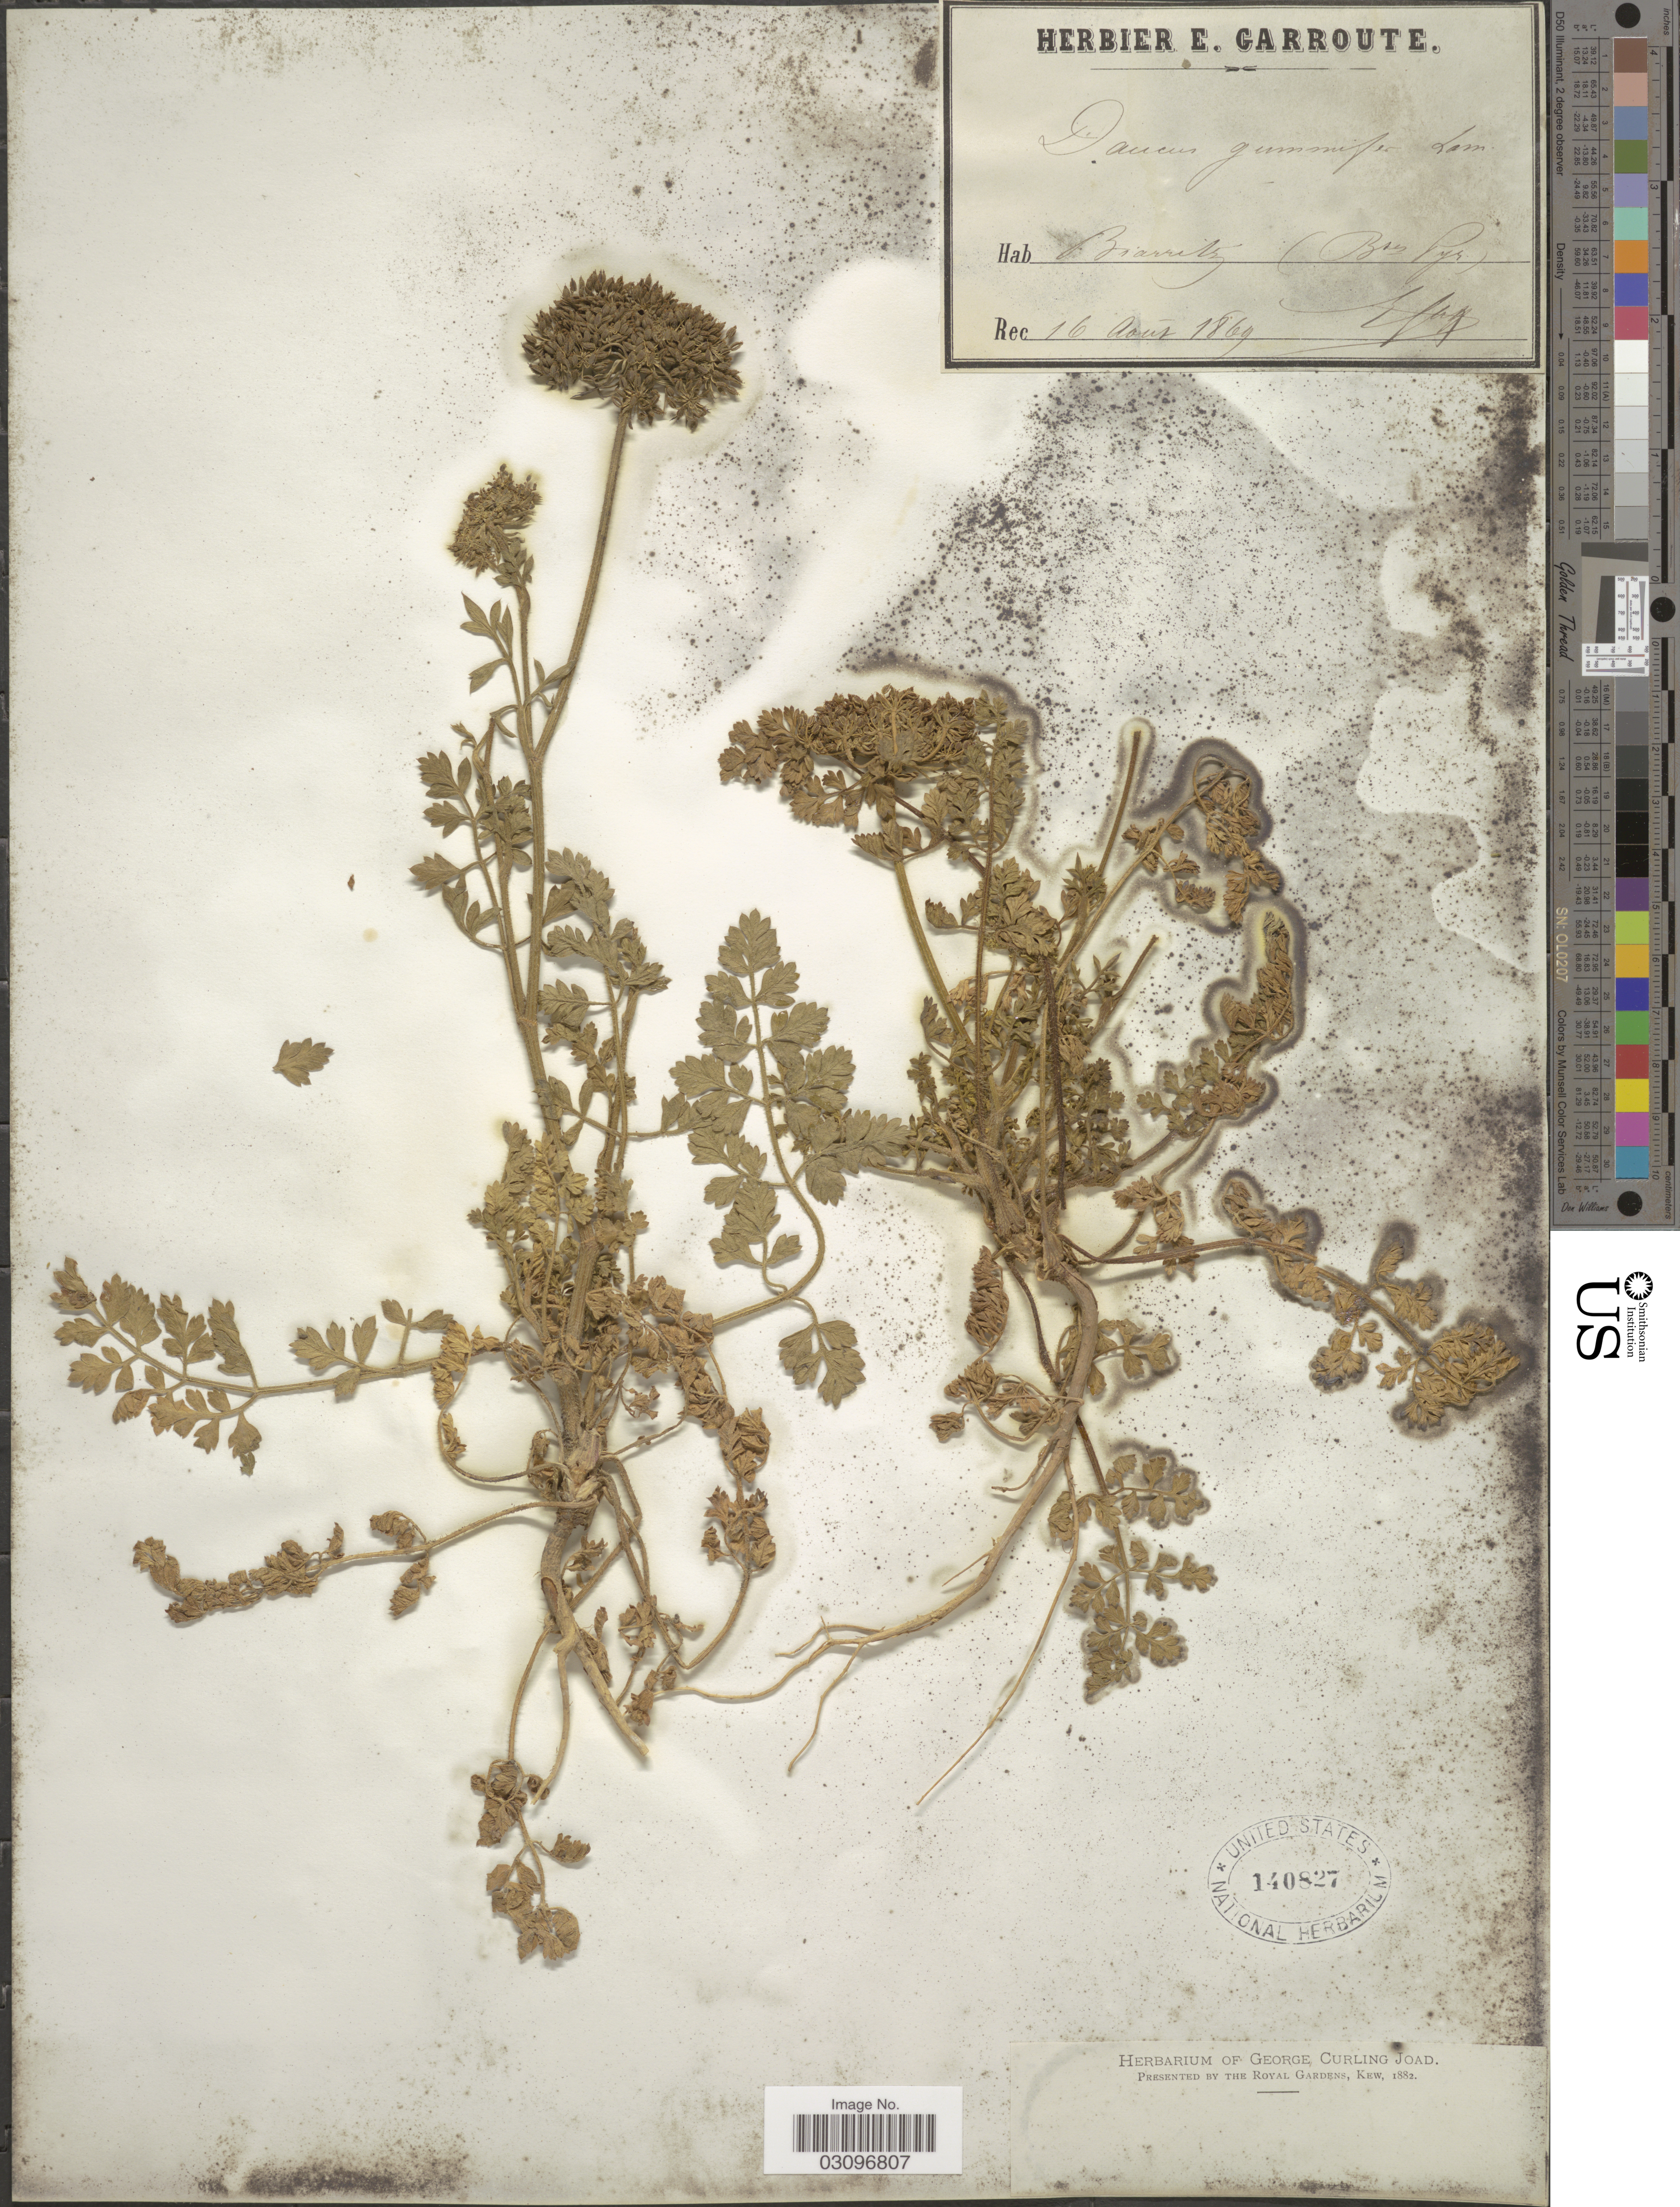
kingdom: Plantae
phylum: Tracheophyta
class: Magnoliopsida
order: Apiales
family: Apiaceae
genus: Daucus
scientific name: Daucus gummifer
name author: All.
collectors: ex herb. E. Garroute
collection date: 1869-08-16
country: France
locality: Briarritz (Bses Pyr).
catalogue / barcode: US 140827